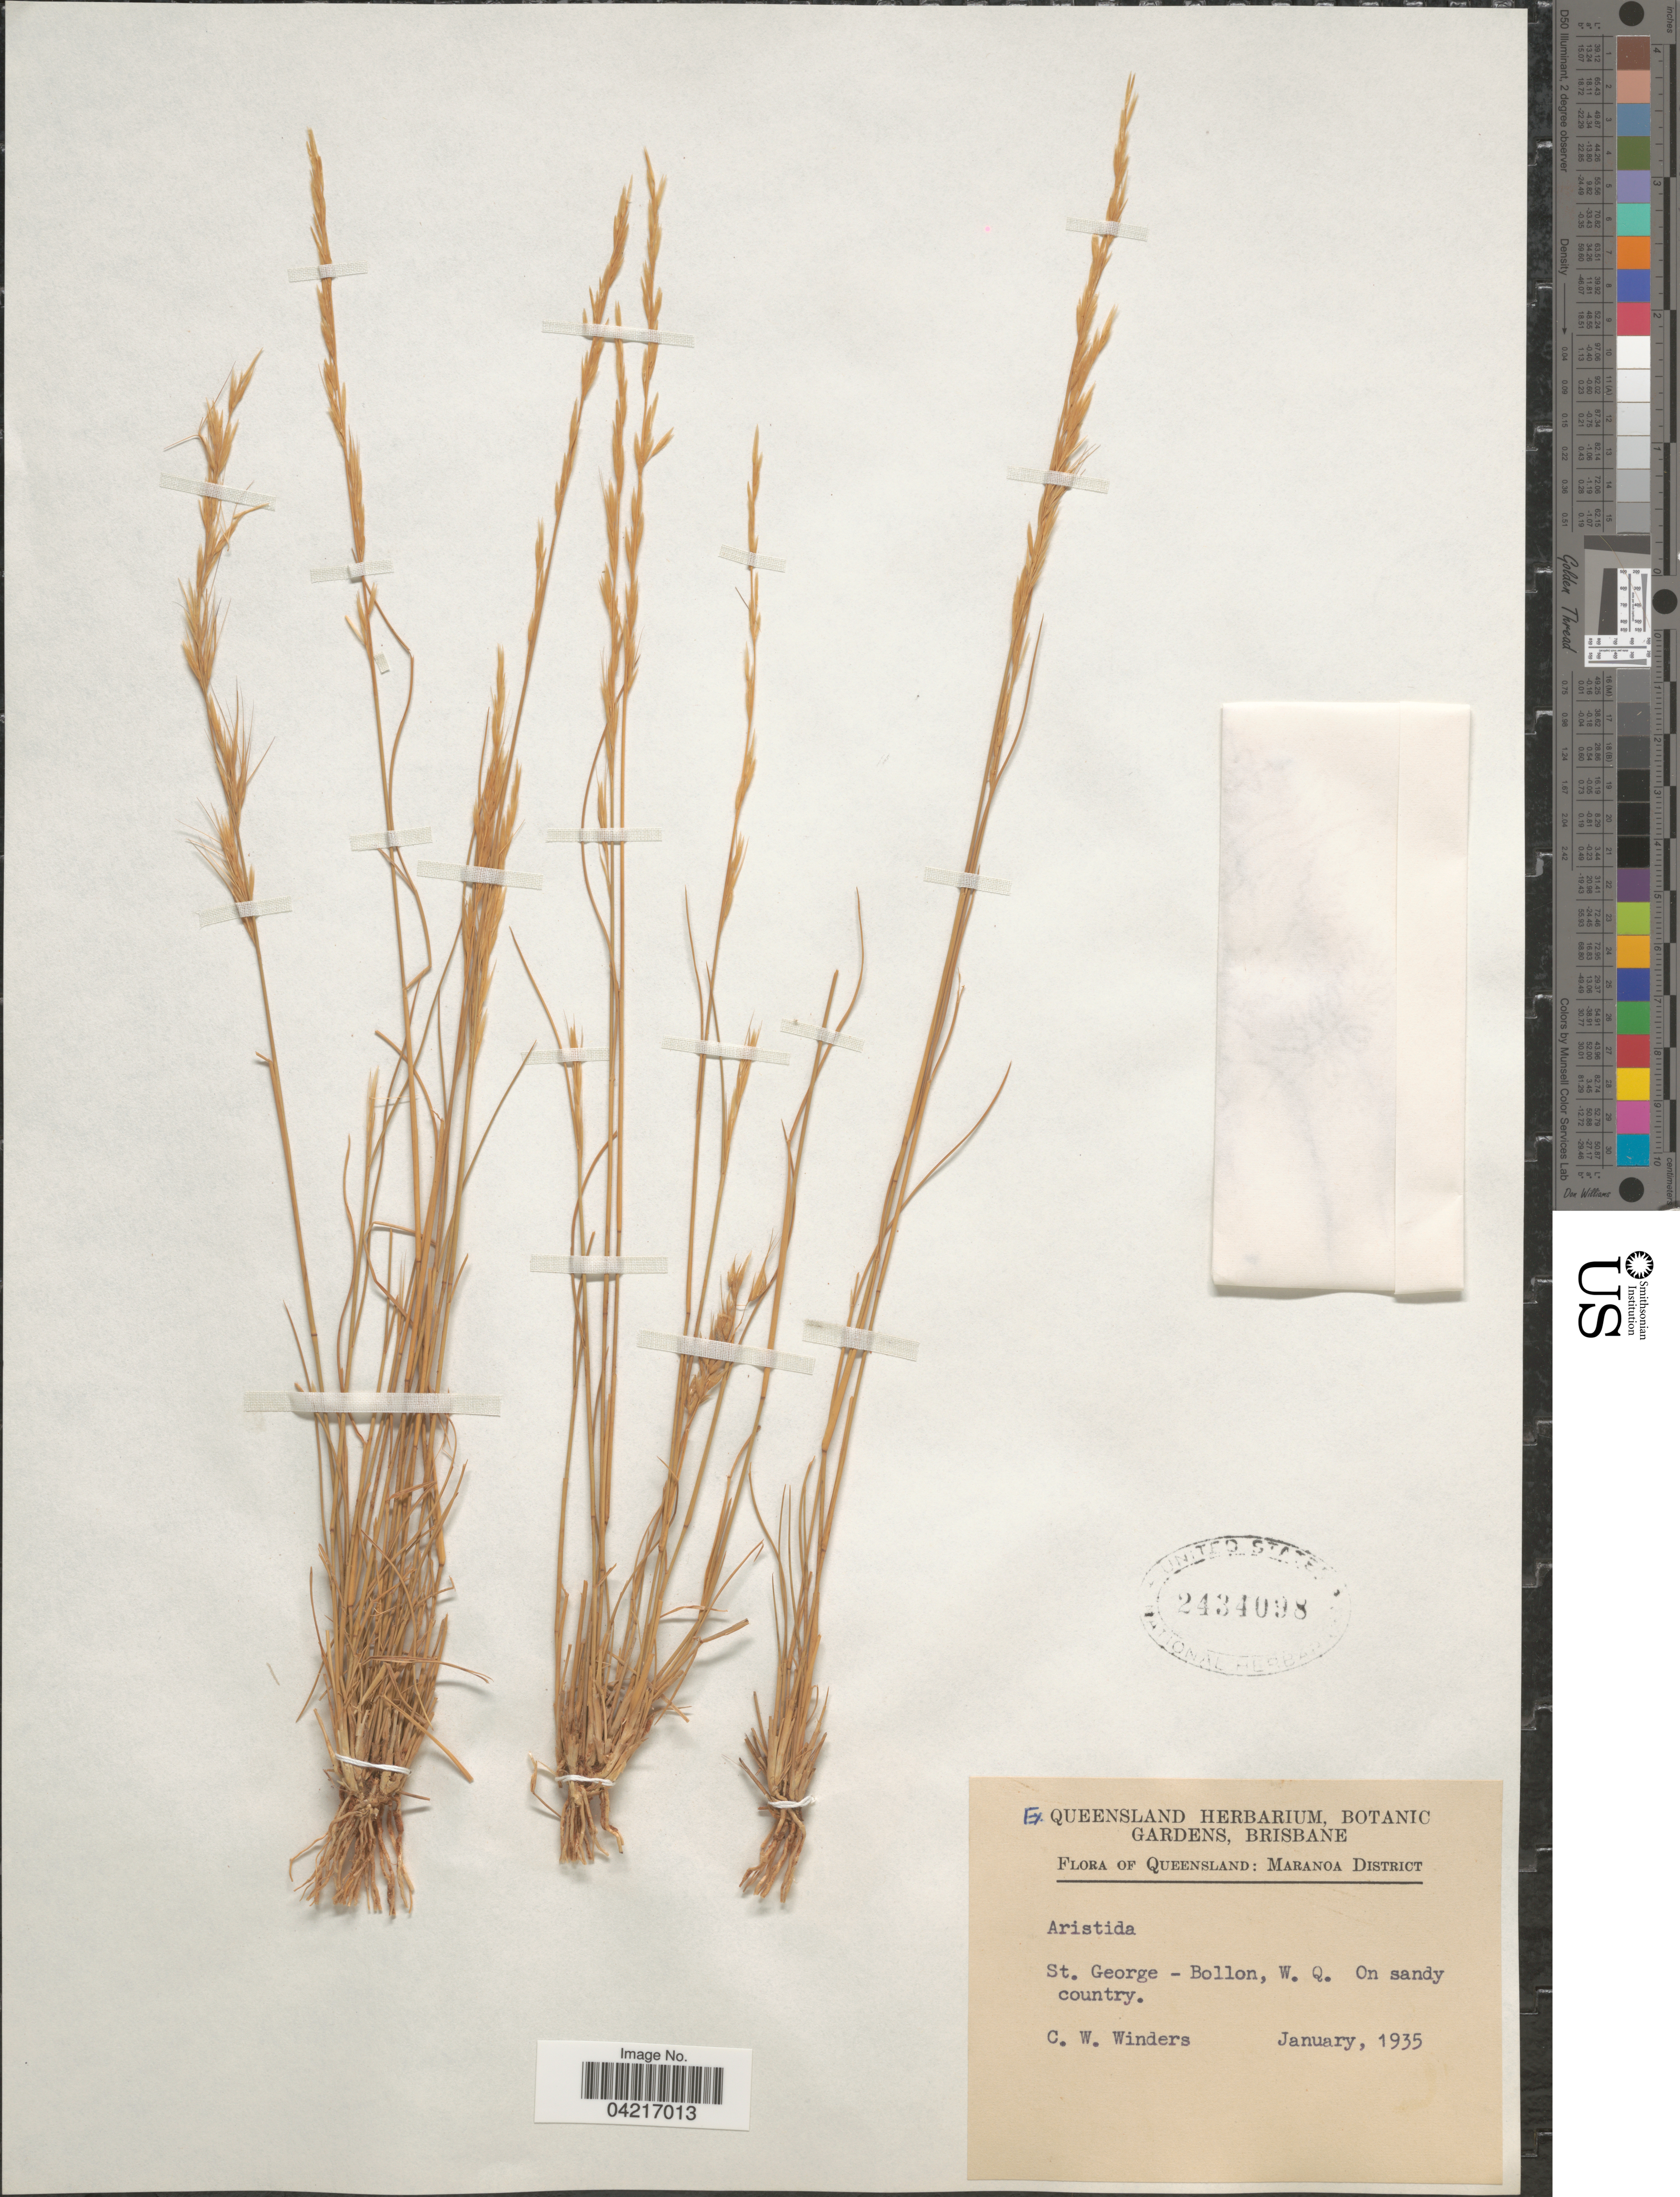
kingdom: Plantae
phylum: Tracheophyta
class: Liliopsida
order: Poales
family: Poaceae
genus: Aristida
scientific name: Aristida sp.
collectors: C. Winders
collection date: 1935-01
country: Australia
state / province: Queensland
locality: Maranoa District. St. George - Bollon, W. Q. On sandy country.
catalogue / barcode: US 2434098